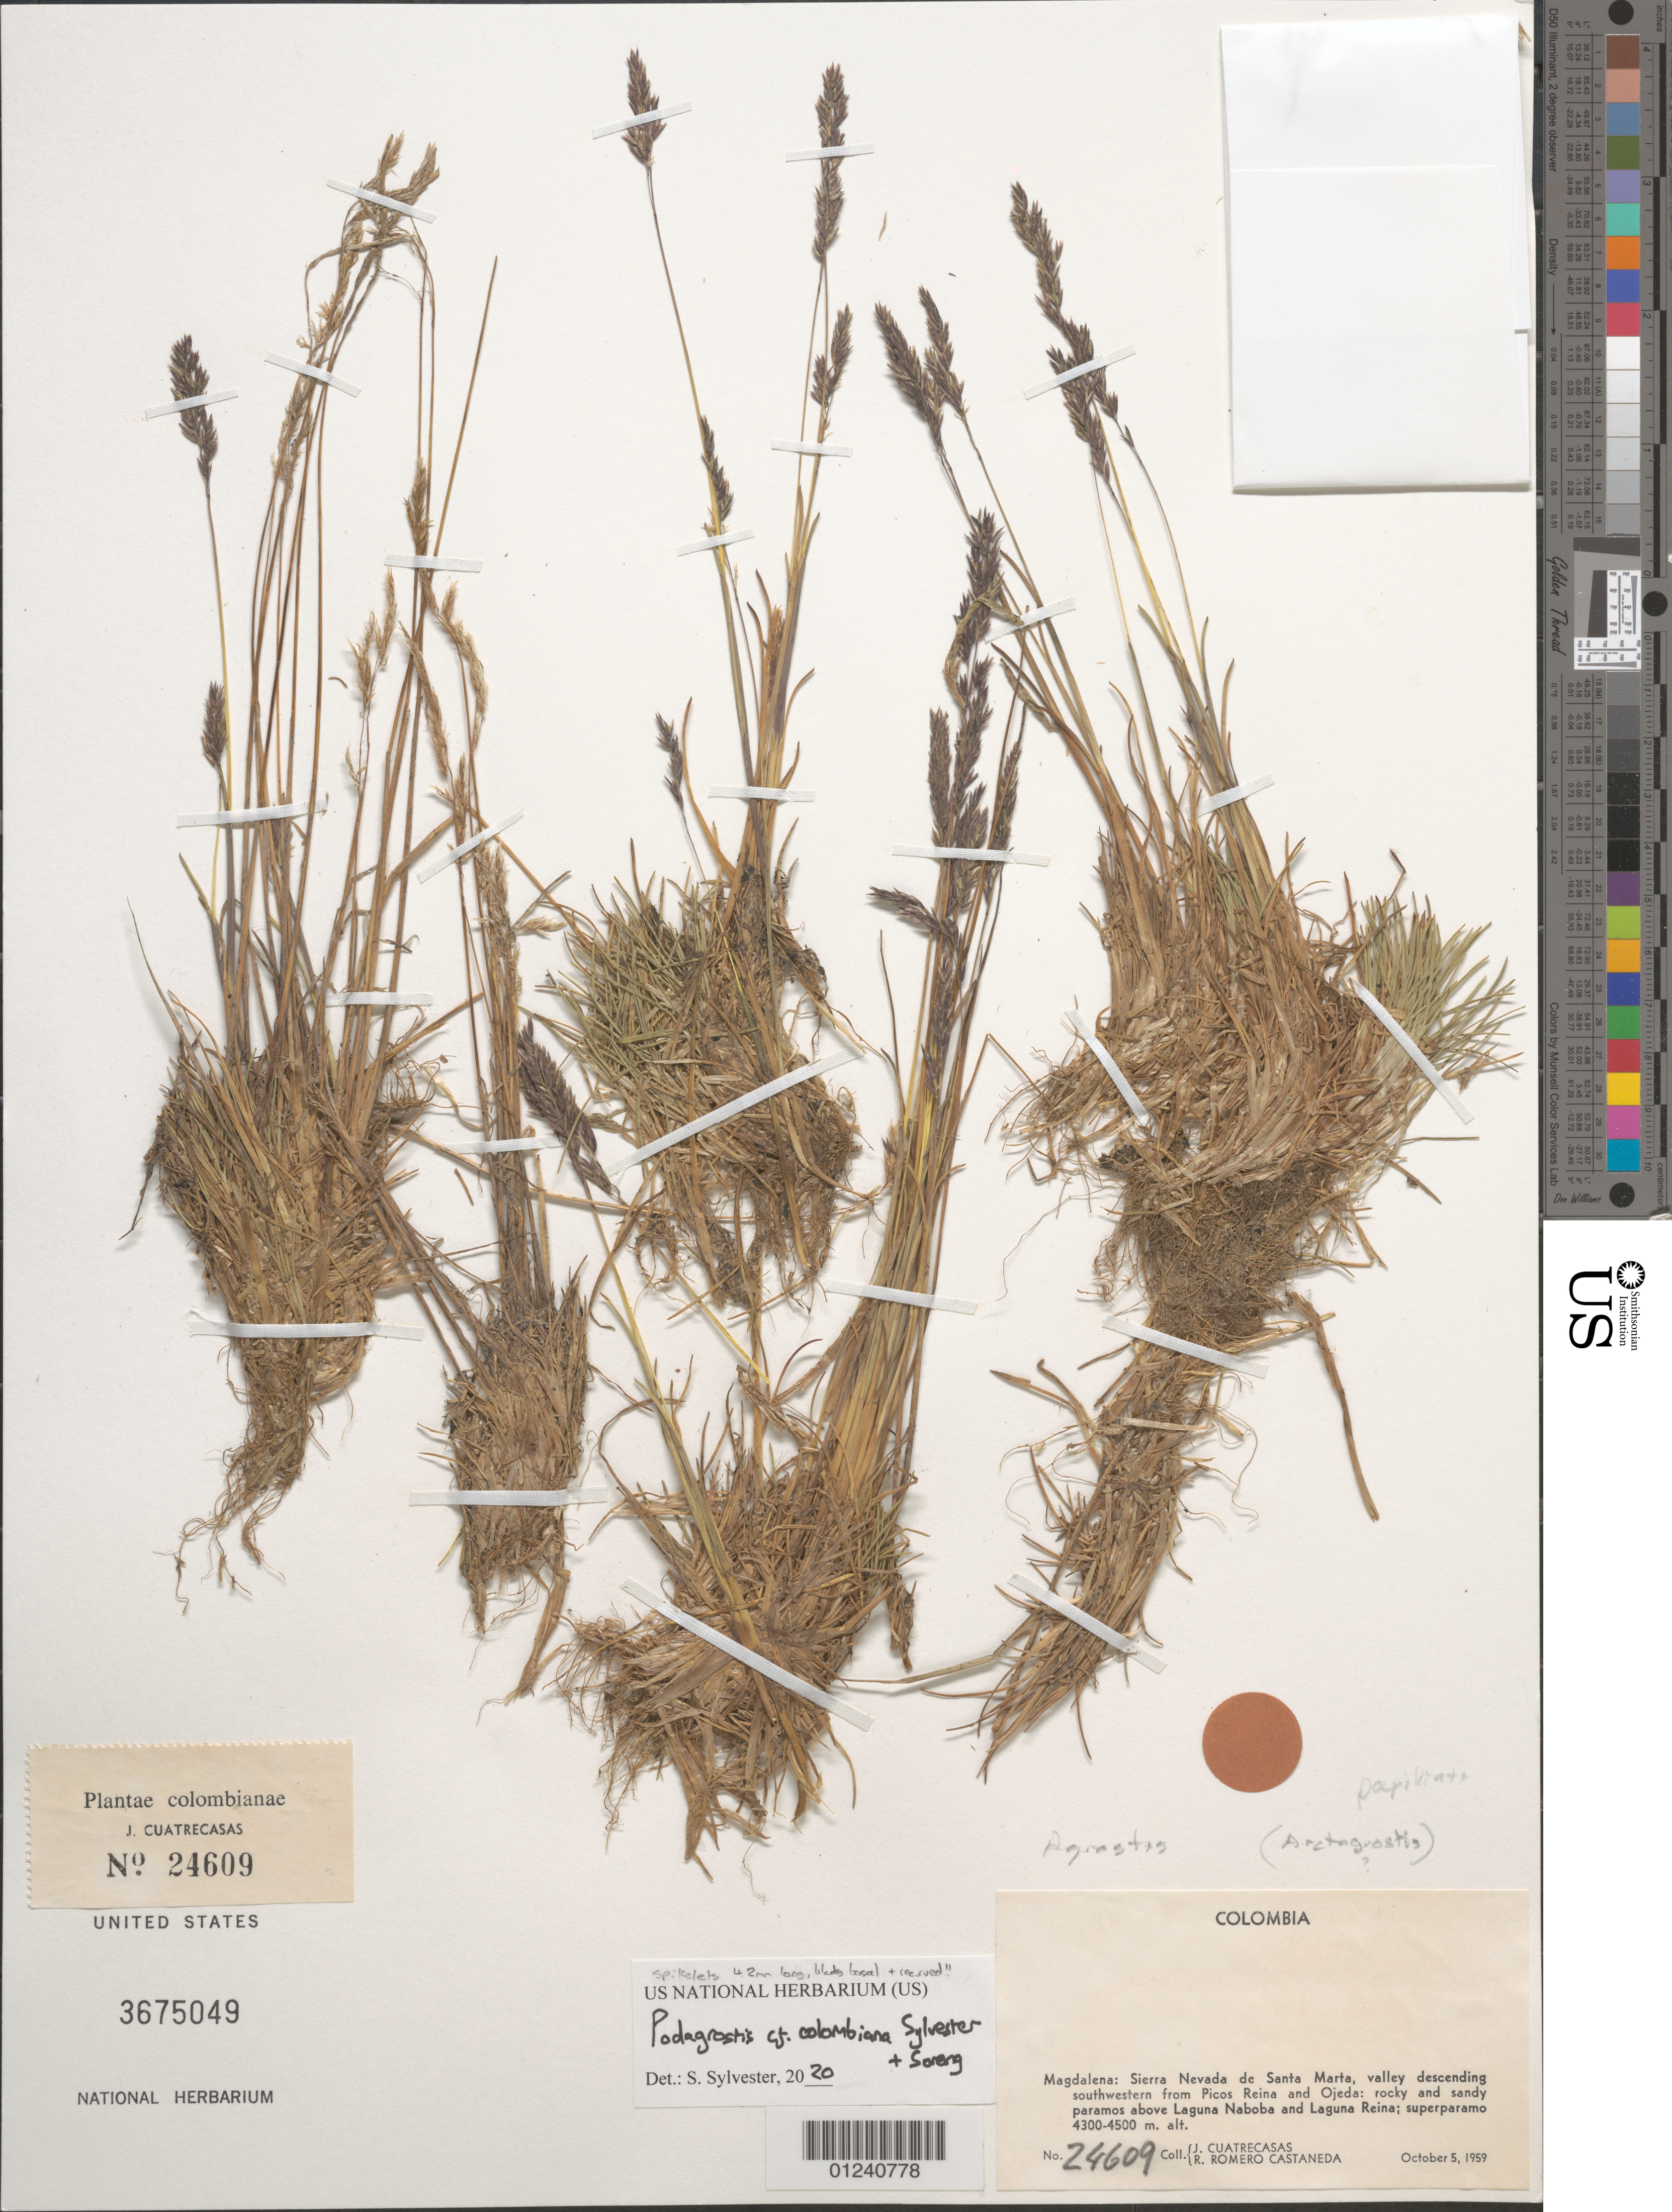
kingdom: Plantae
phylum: Tracheophyta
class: Liliopsida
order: Poales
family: Poaceae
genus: Agrostis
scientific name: Agrostis sp.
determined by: Soreng, Robert J., Research Associate (BOT), Smithsonian Institution - National Museum of Natural History (UNITED STATES)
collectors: J. Cuatrecasas & R. Romero Castañeda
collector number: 24609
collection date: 1959-10-05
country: Colombia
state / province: Magdalena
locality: Magdalena: Sierra Nevada de Santa Marta, valley descending southwestern from Picos Reina and Ojeda: rocky and sandy paramos above Laguna Naboba and Laguna Reina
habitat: rocky and sandy paramos, superparamo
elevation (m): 4300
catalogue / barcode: US 3675049